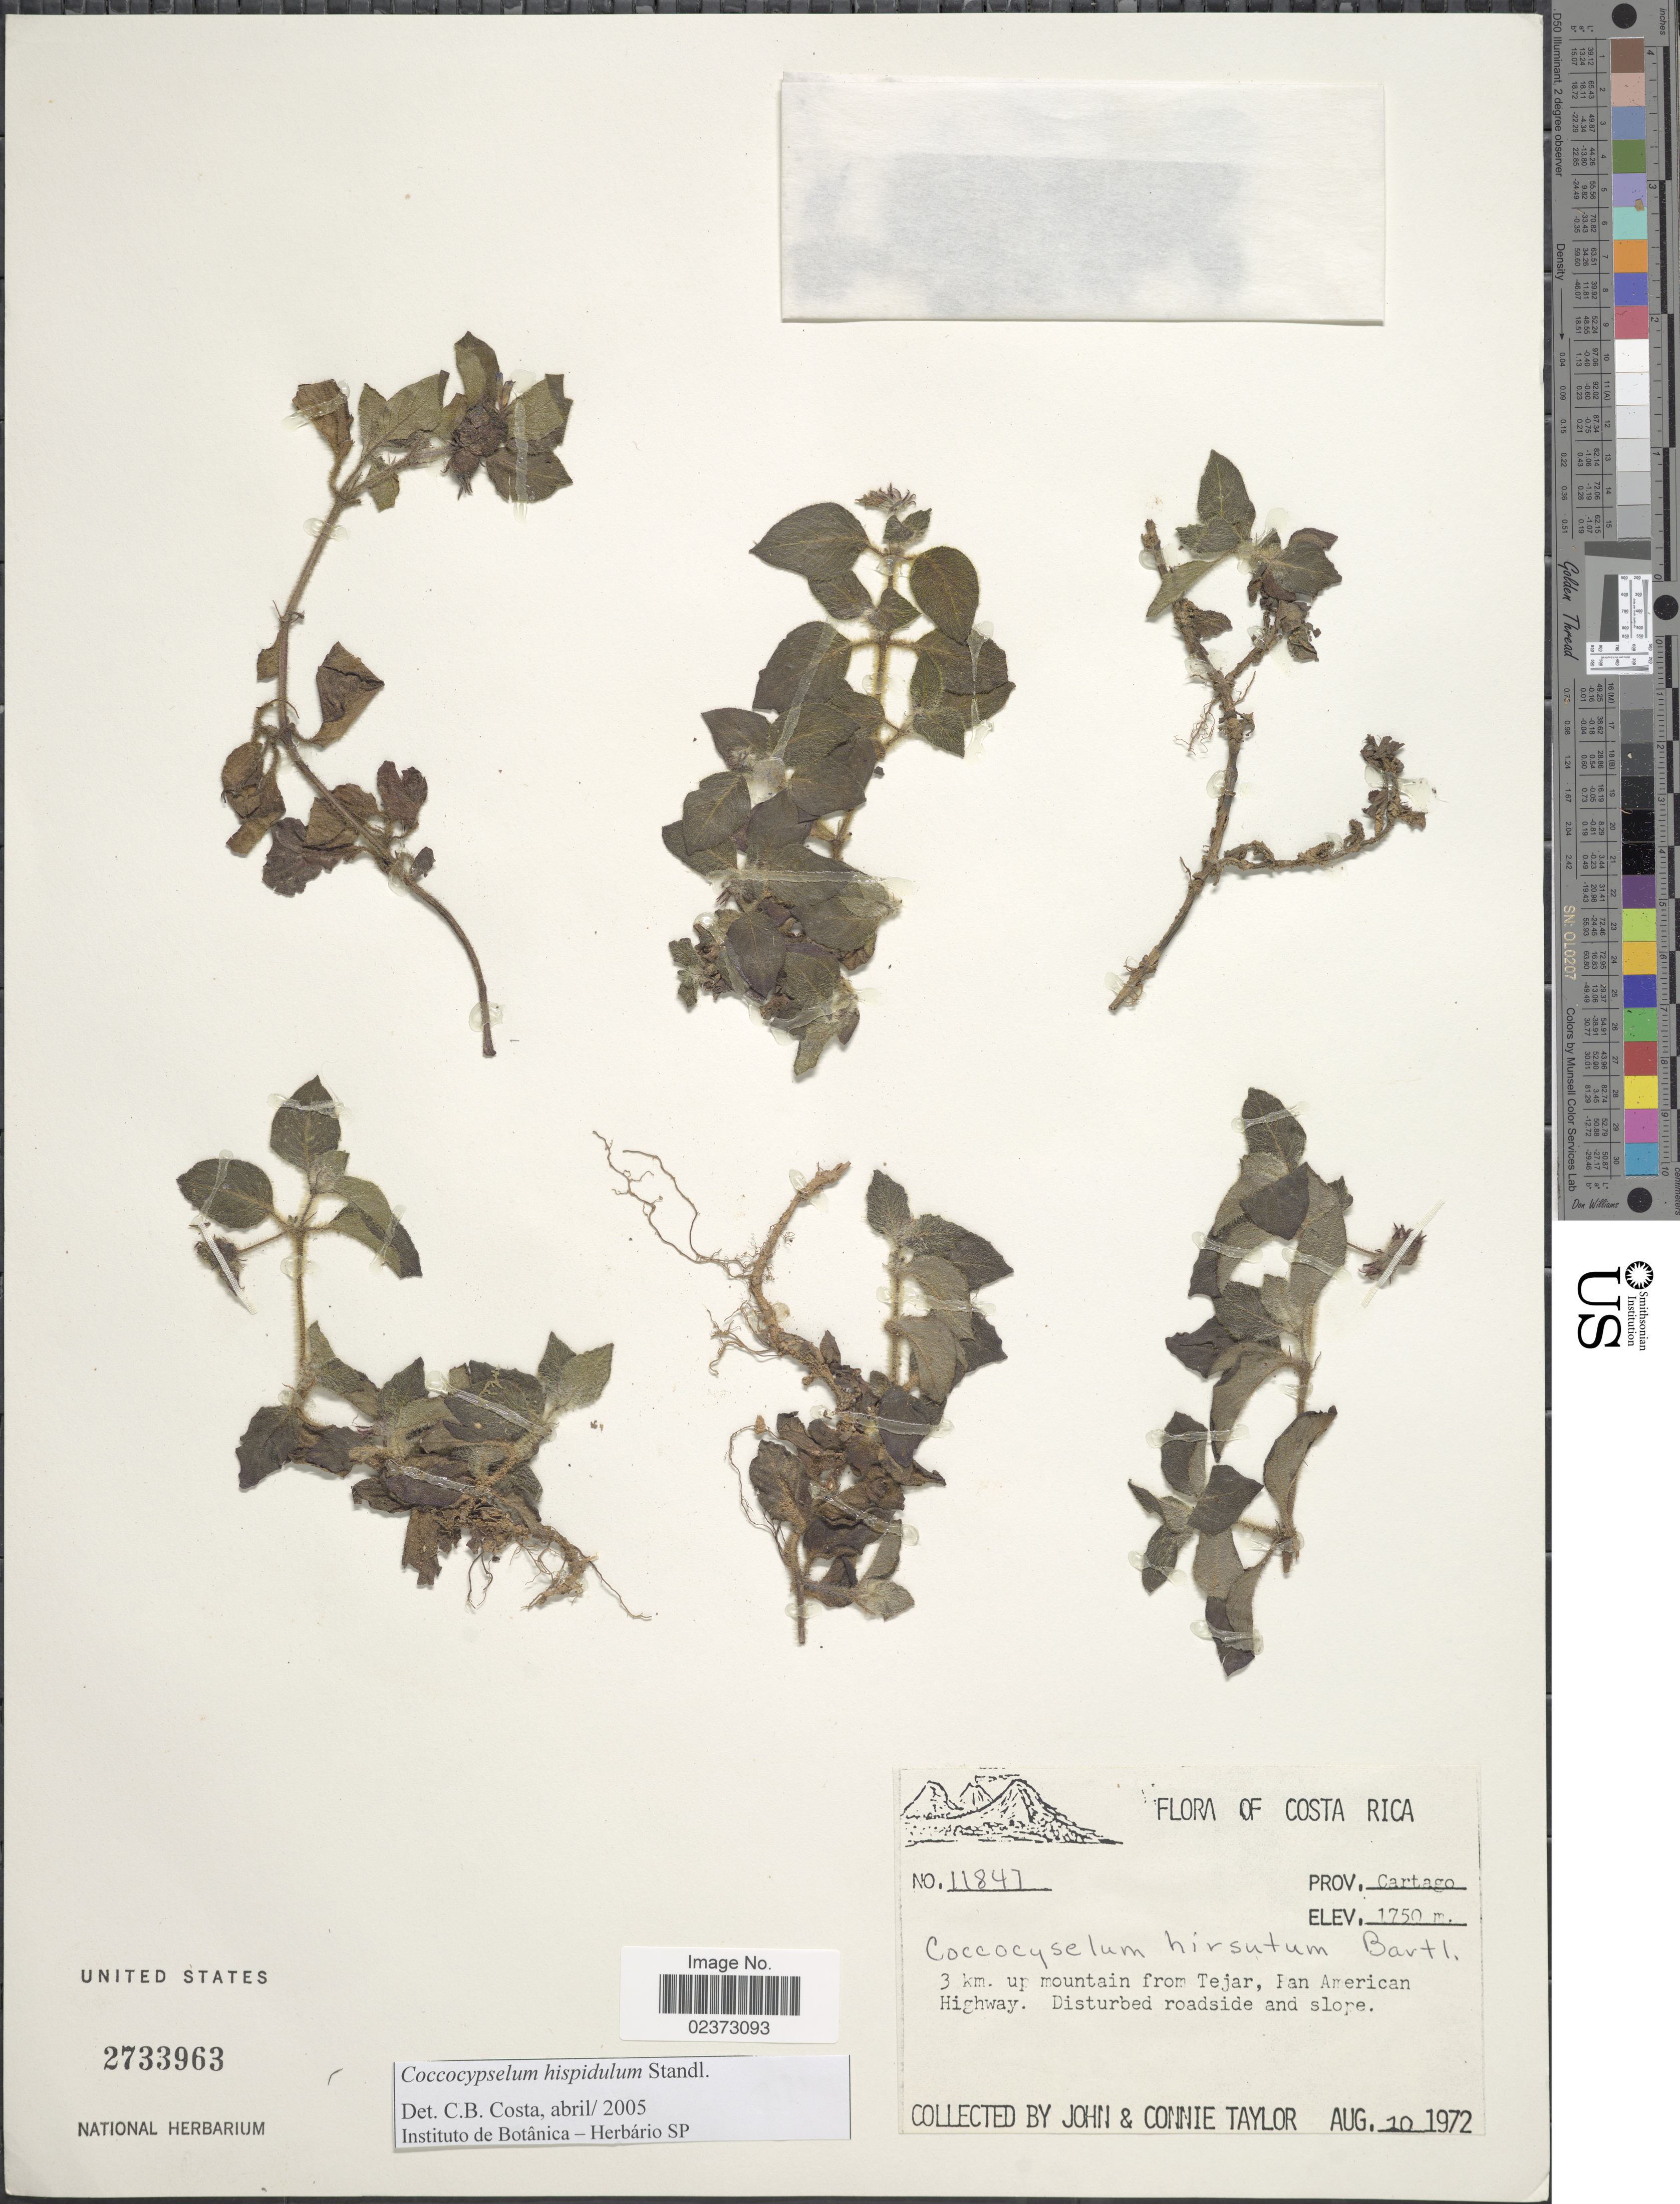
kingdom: Plantae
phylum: Tracheophyta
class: Magnoliopsida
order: Gentianales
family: Rubiaceae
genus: Coccocypselum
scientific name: Coccocypselum hispidulum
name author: (Standl.) Standl.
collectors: J. Taylor & C. Taylor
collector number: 11847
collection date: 1972-08-10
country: Costa Rica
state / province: Cartago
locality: Prov. Cartago, 3 km. up mountain from Tejar, Pan American Highway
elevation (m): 1750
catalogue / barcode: US 2733963